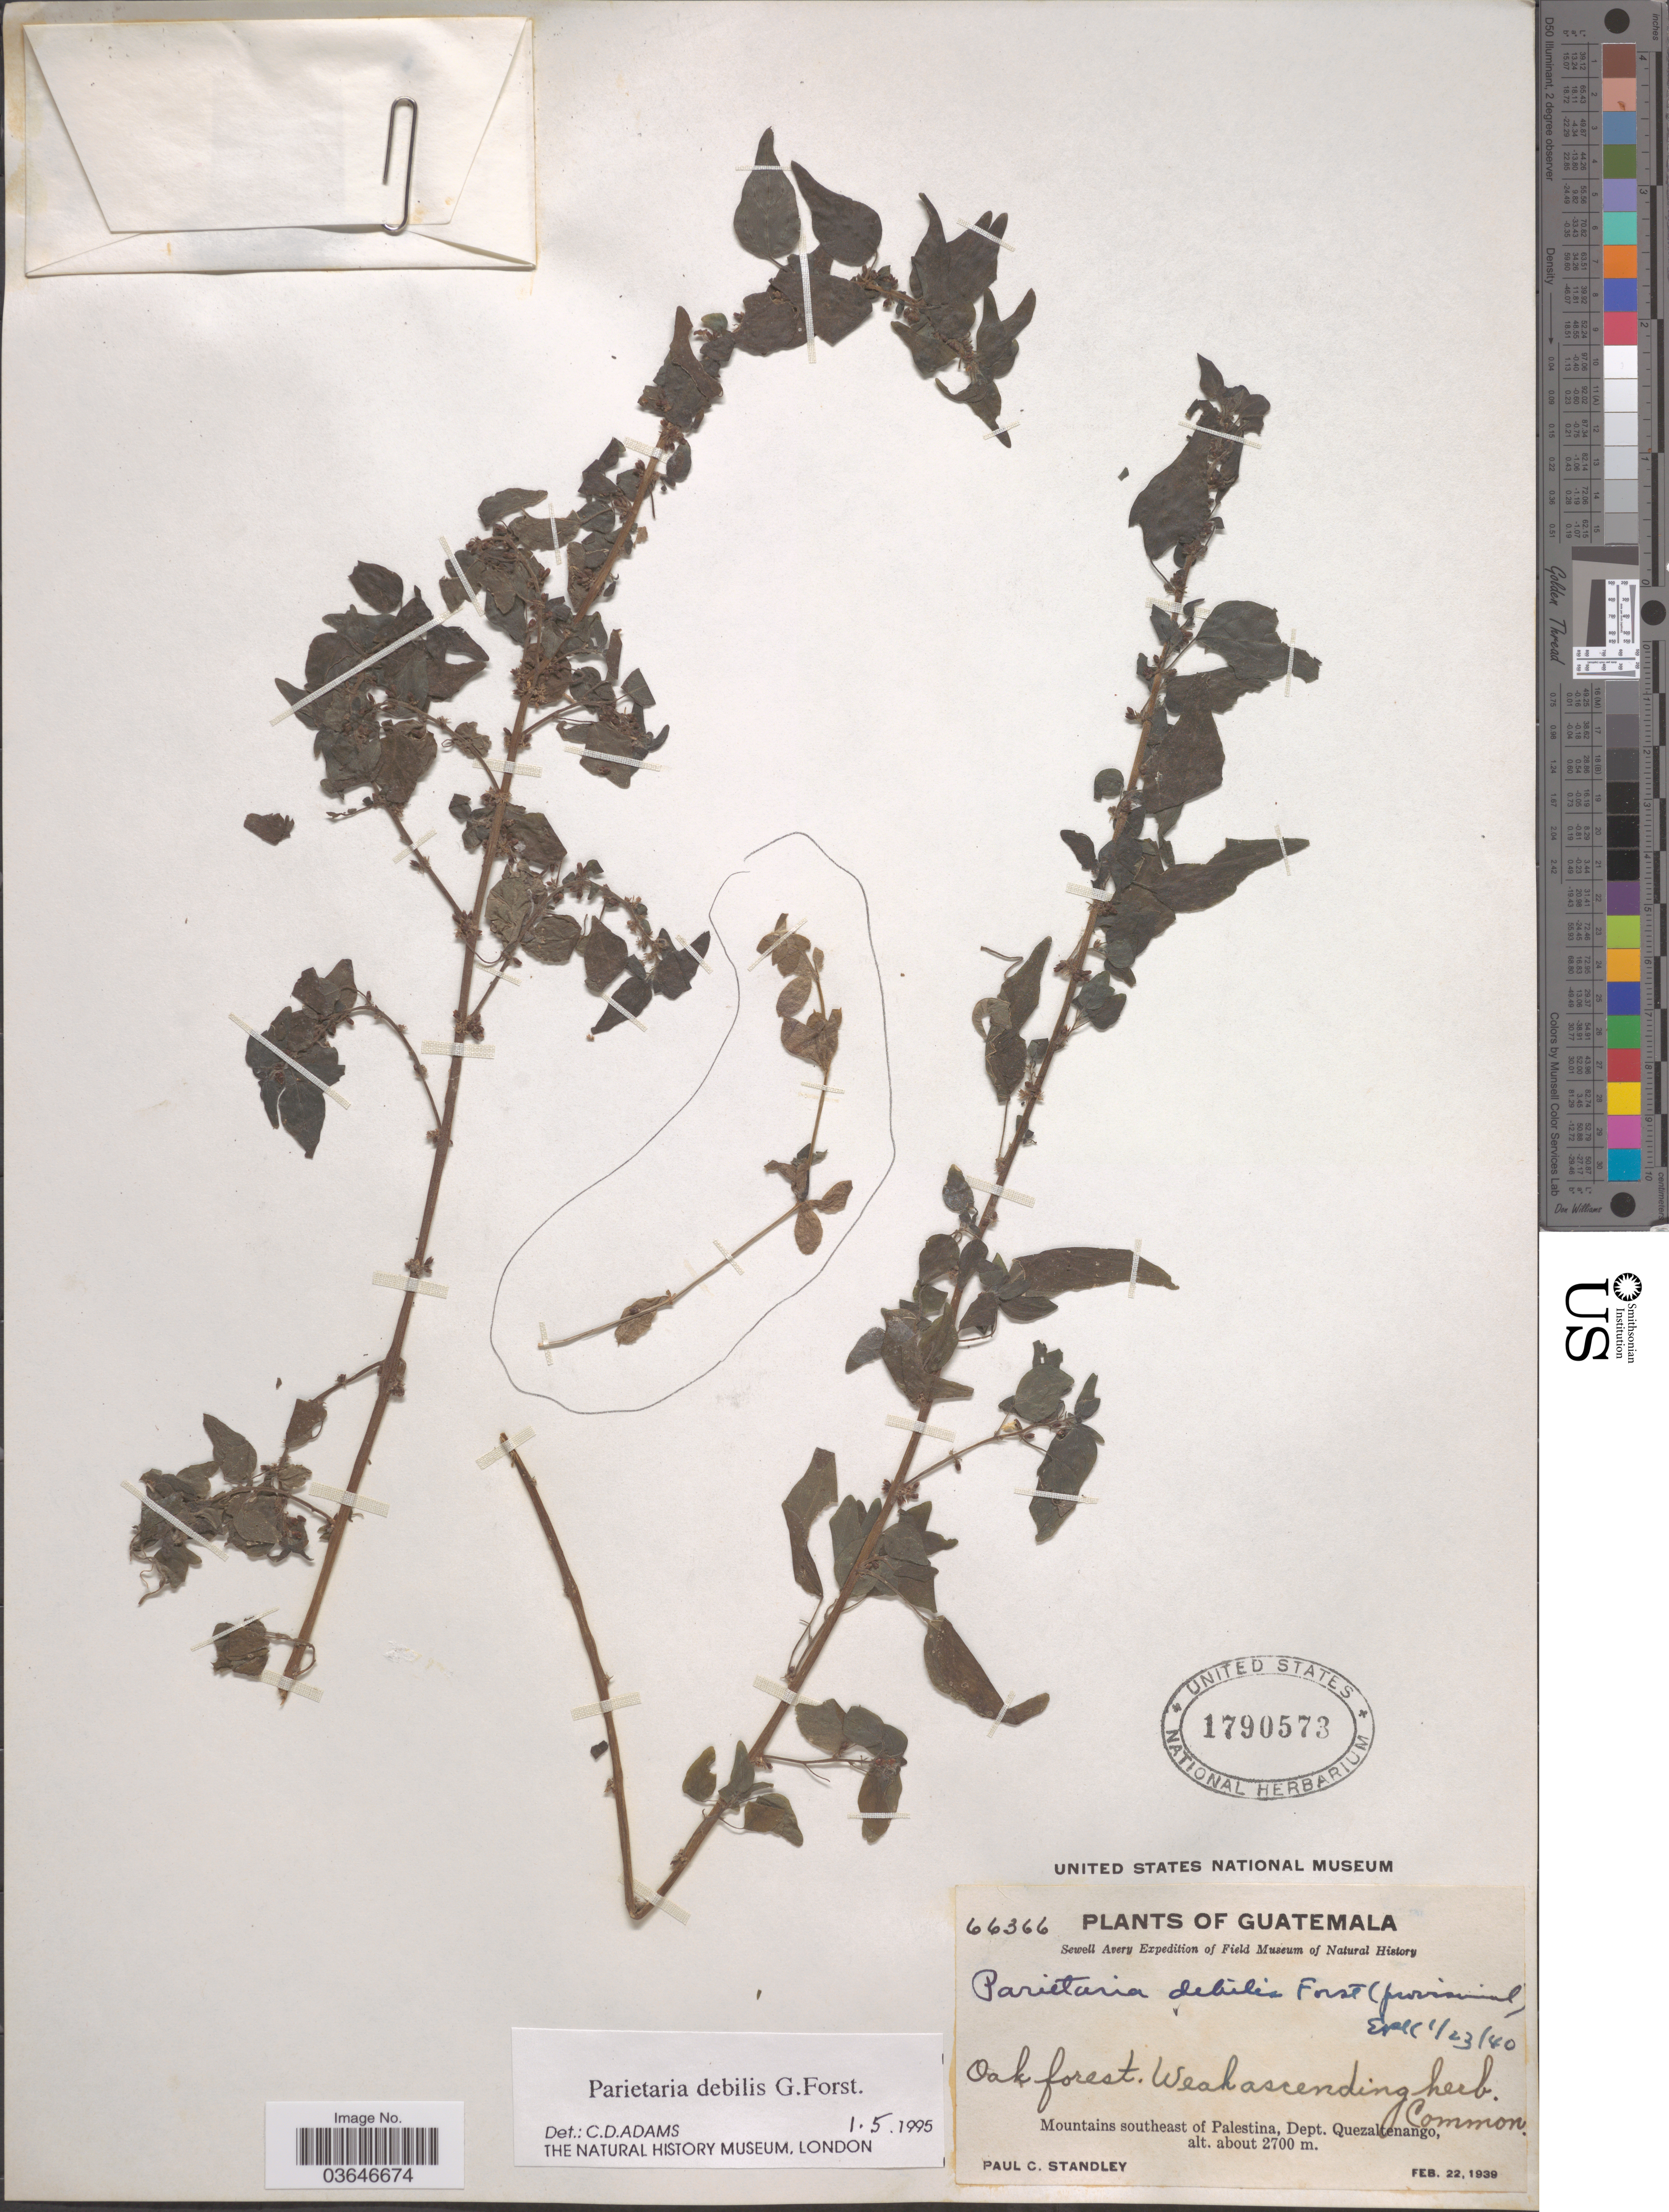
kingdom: Plantae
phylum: Tracheophyta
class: Magnoliopsida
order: Rosales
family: Urticaceae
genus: Parietaria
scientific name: Parietaria debilis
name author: G. Forst.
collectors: P. C. Standley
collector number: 66366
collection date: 1939-02-22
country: Guatemala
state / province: Quetzaltenango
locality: Mountains southeast of Palestina, Dept. Quezaltenango.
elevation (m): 2700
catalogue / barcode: US 1790573